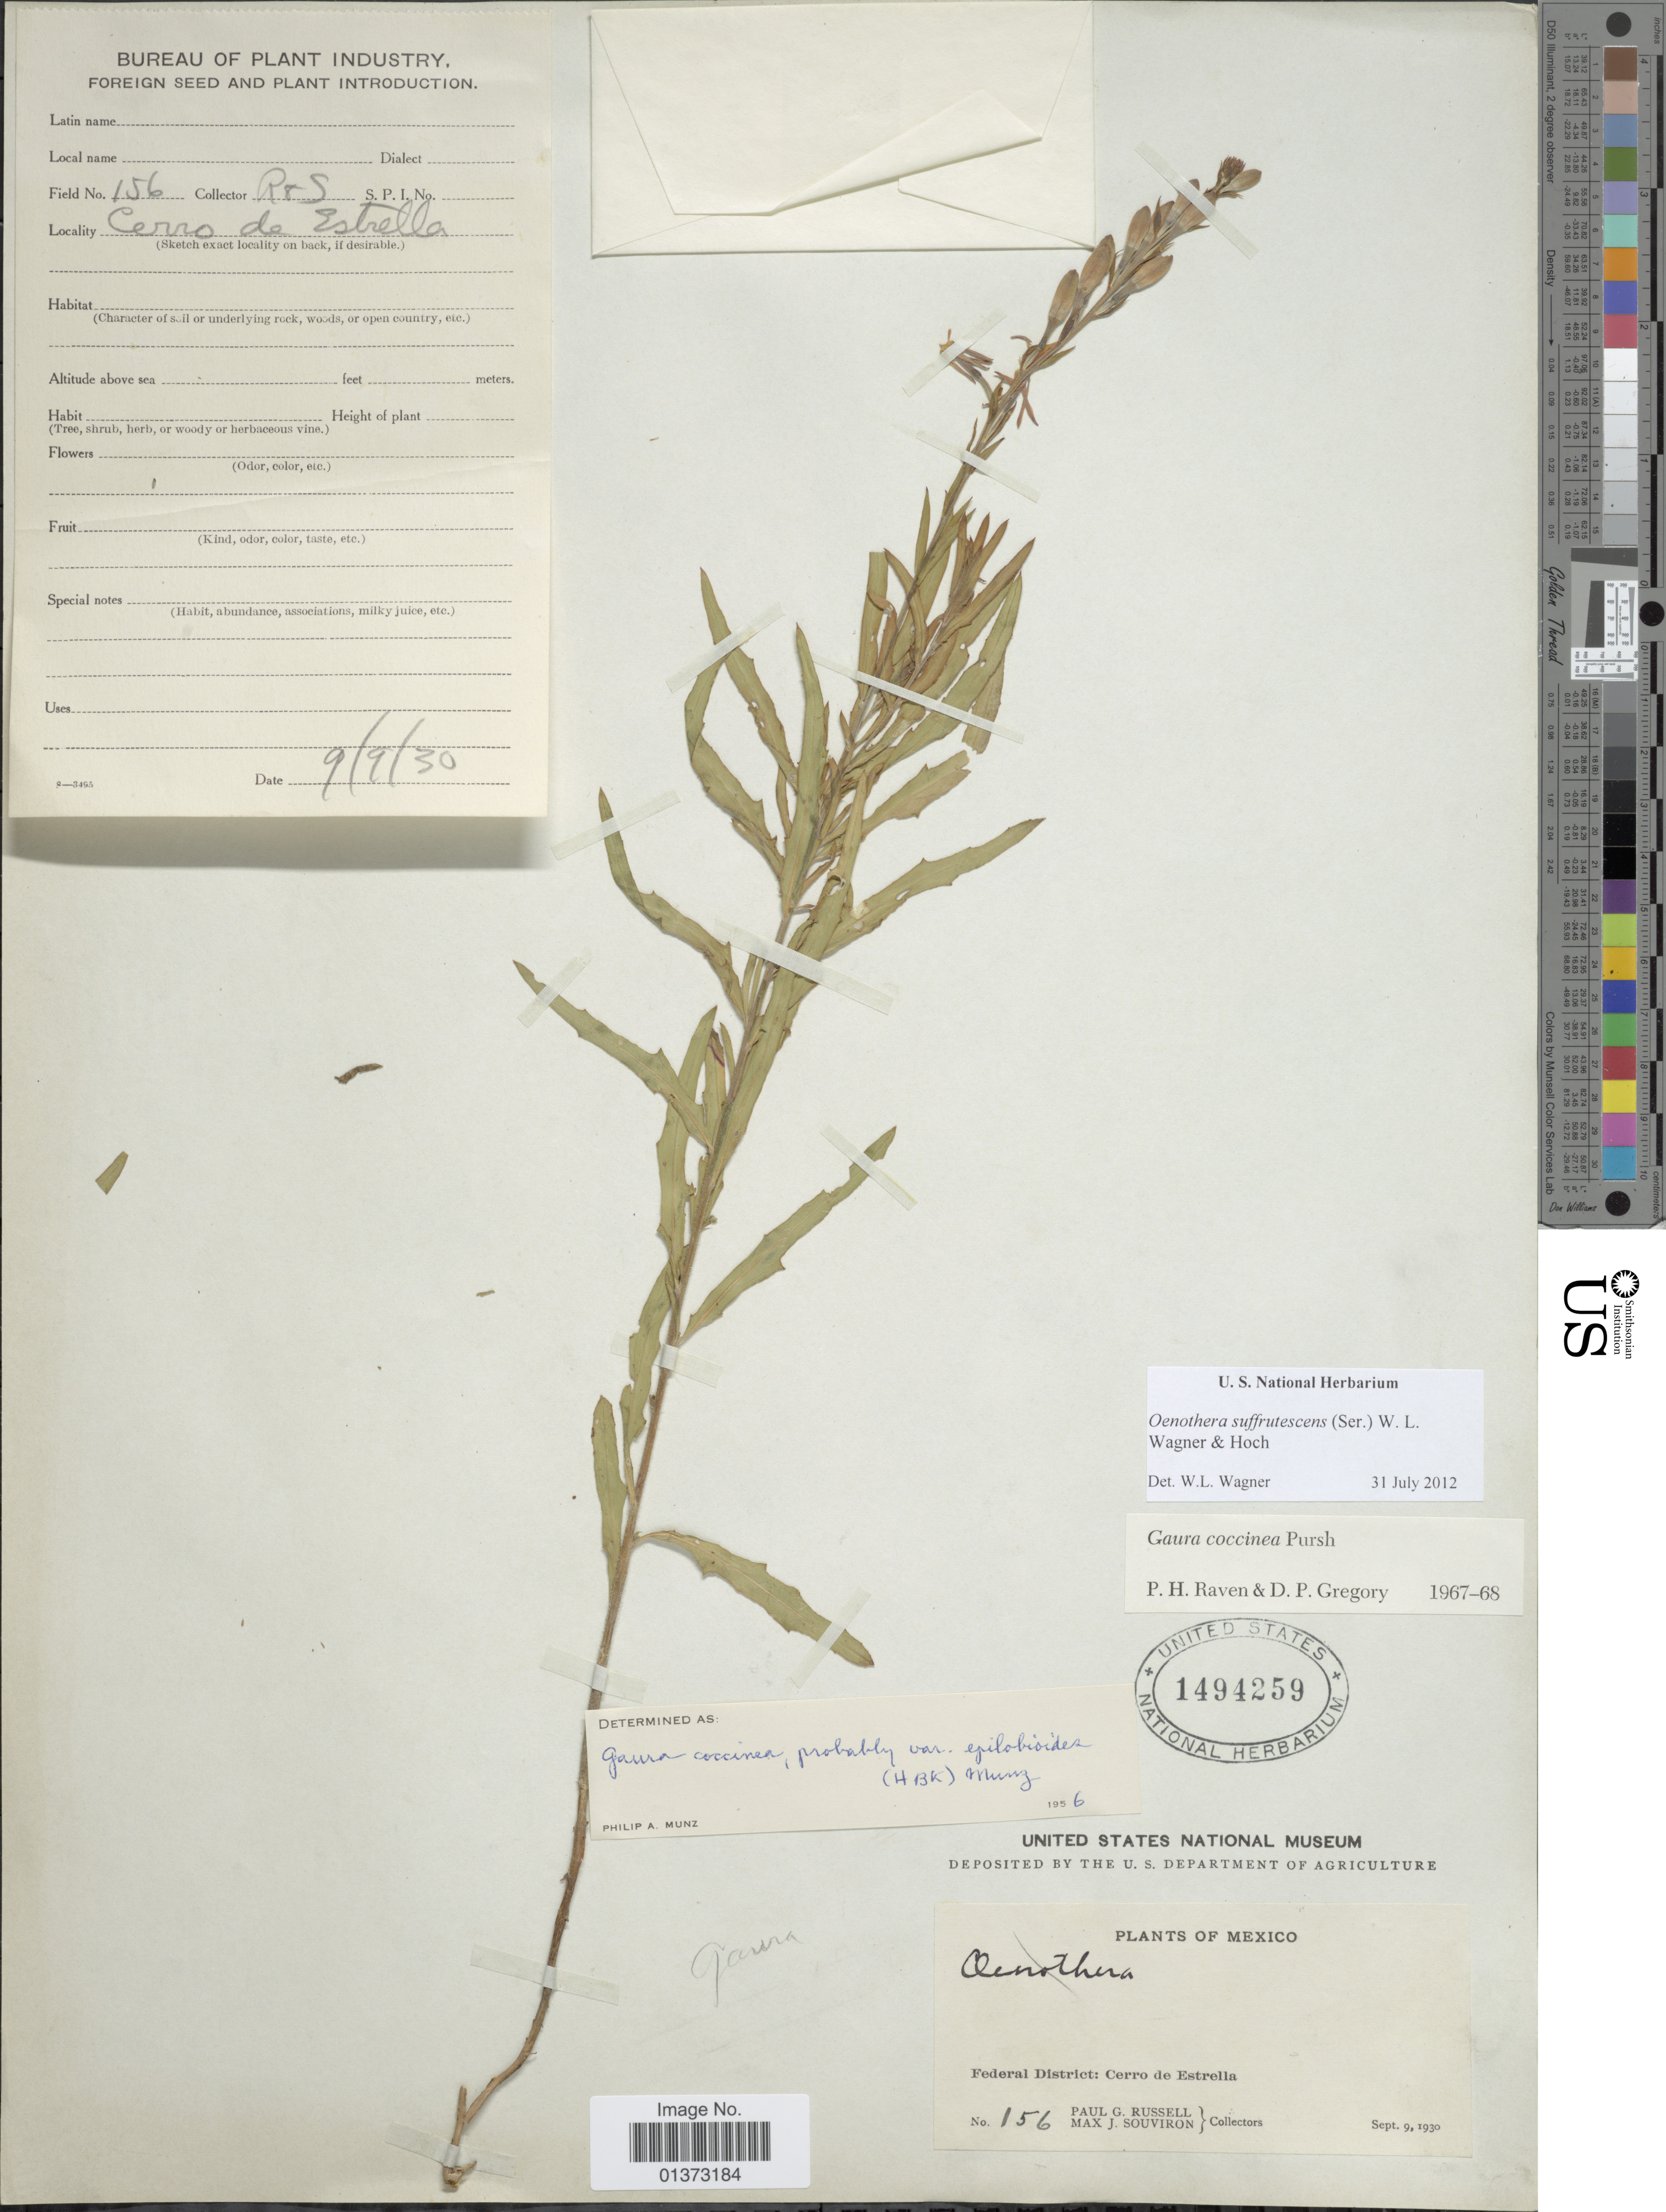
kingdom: Plantae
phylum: Tracheophyta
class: Magnoliopsida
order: Myrtales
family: Onagraceae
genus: Oenothera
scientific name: Oenothera suffrutescens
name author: (Ser.) W.L. Wagner & Hoch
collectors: P. G. Russell & M. J. Souviron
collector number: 156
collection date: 1930-09-09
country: Mexico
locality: Federal District: Cerro de Estrella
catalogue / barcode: US 1494259